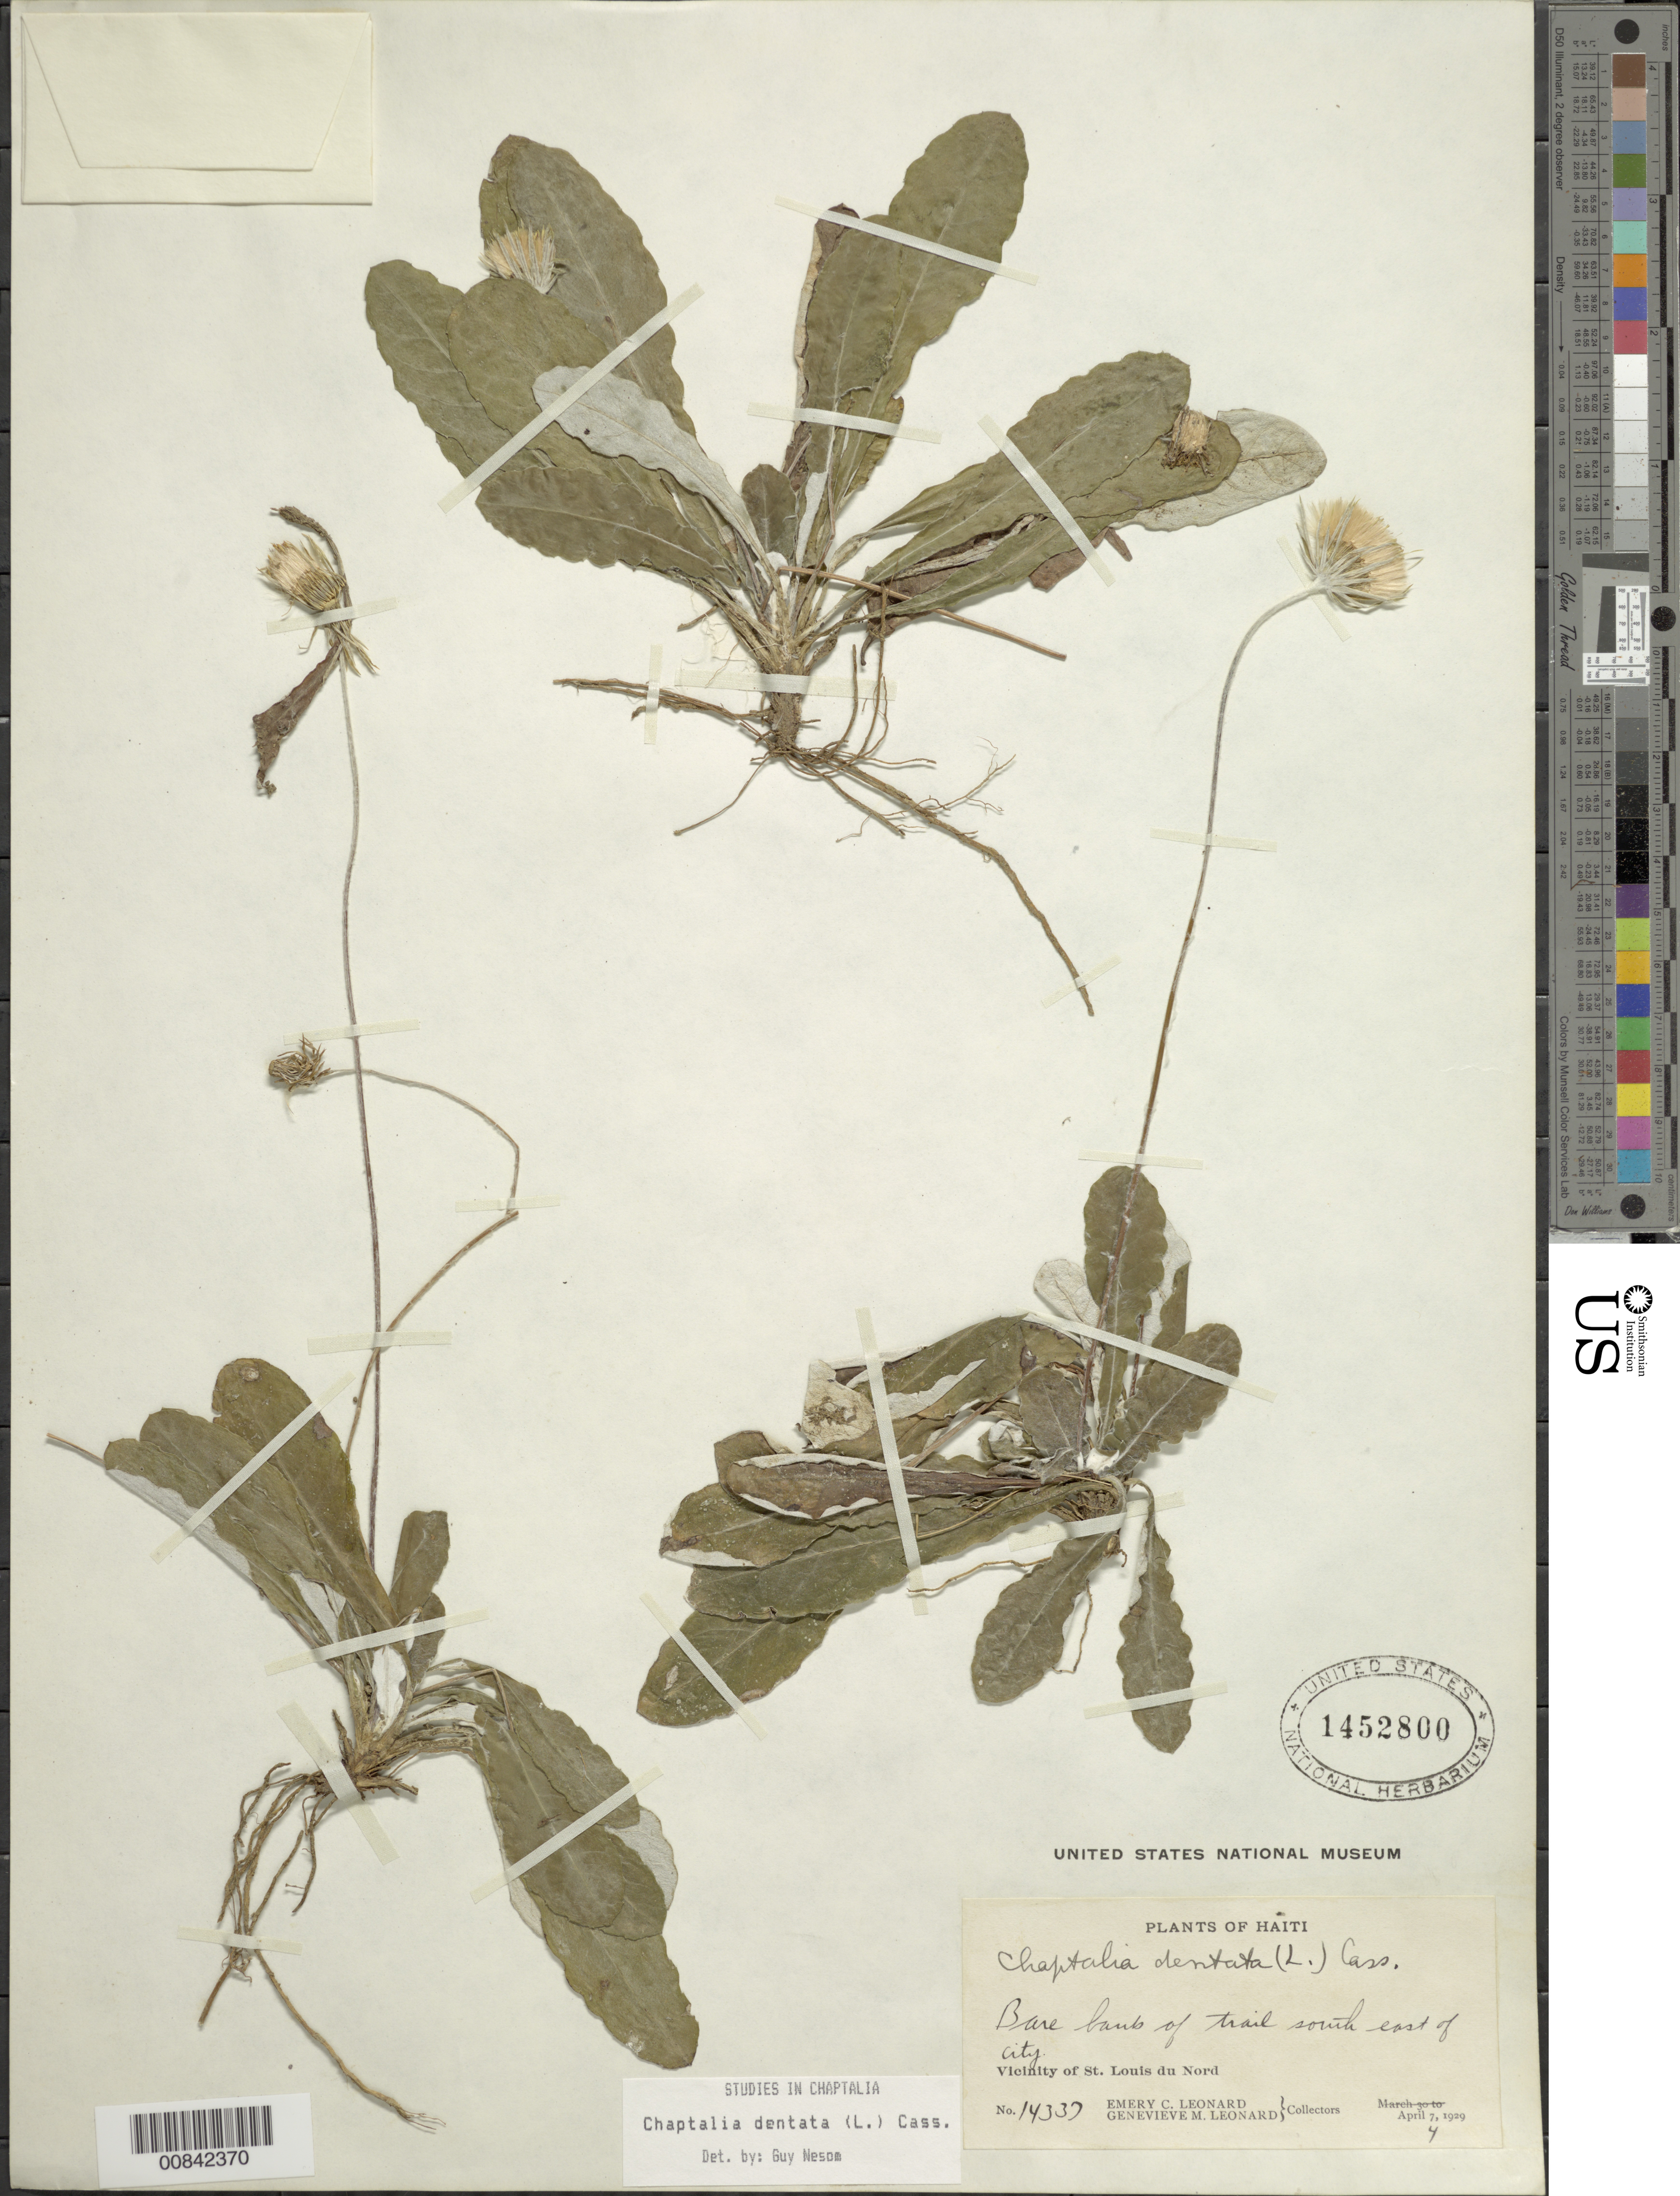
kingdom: Plantae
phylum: Tracheophyta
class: Magnoliopsida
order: Asterales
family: Asteraceae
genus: Chaptalia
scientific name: Chaptalia dentata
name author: (L.) Cass.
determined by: Nesom, Guy L.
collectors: E. C. Leonard & G. M. Leonard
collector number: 14337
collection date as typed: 04 Apr 1929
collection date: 1929-04-04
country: Haiti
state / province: Nord-Ouest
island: Hispaniola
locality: Vicinity of St. Louis du Nord, SE of city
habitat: Bare bank of trail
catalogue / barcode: US 1452800